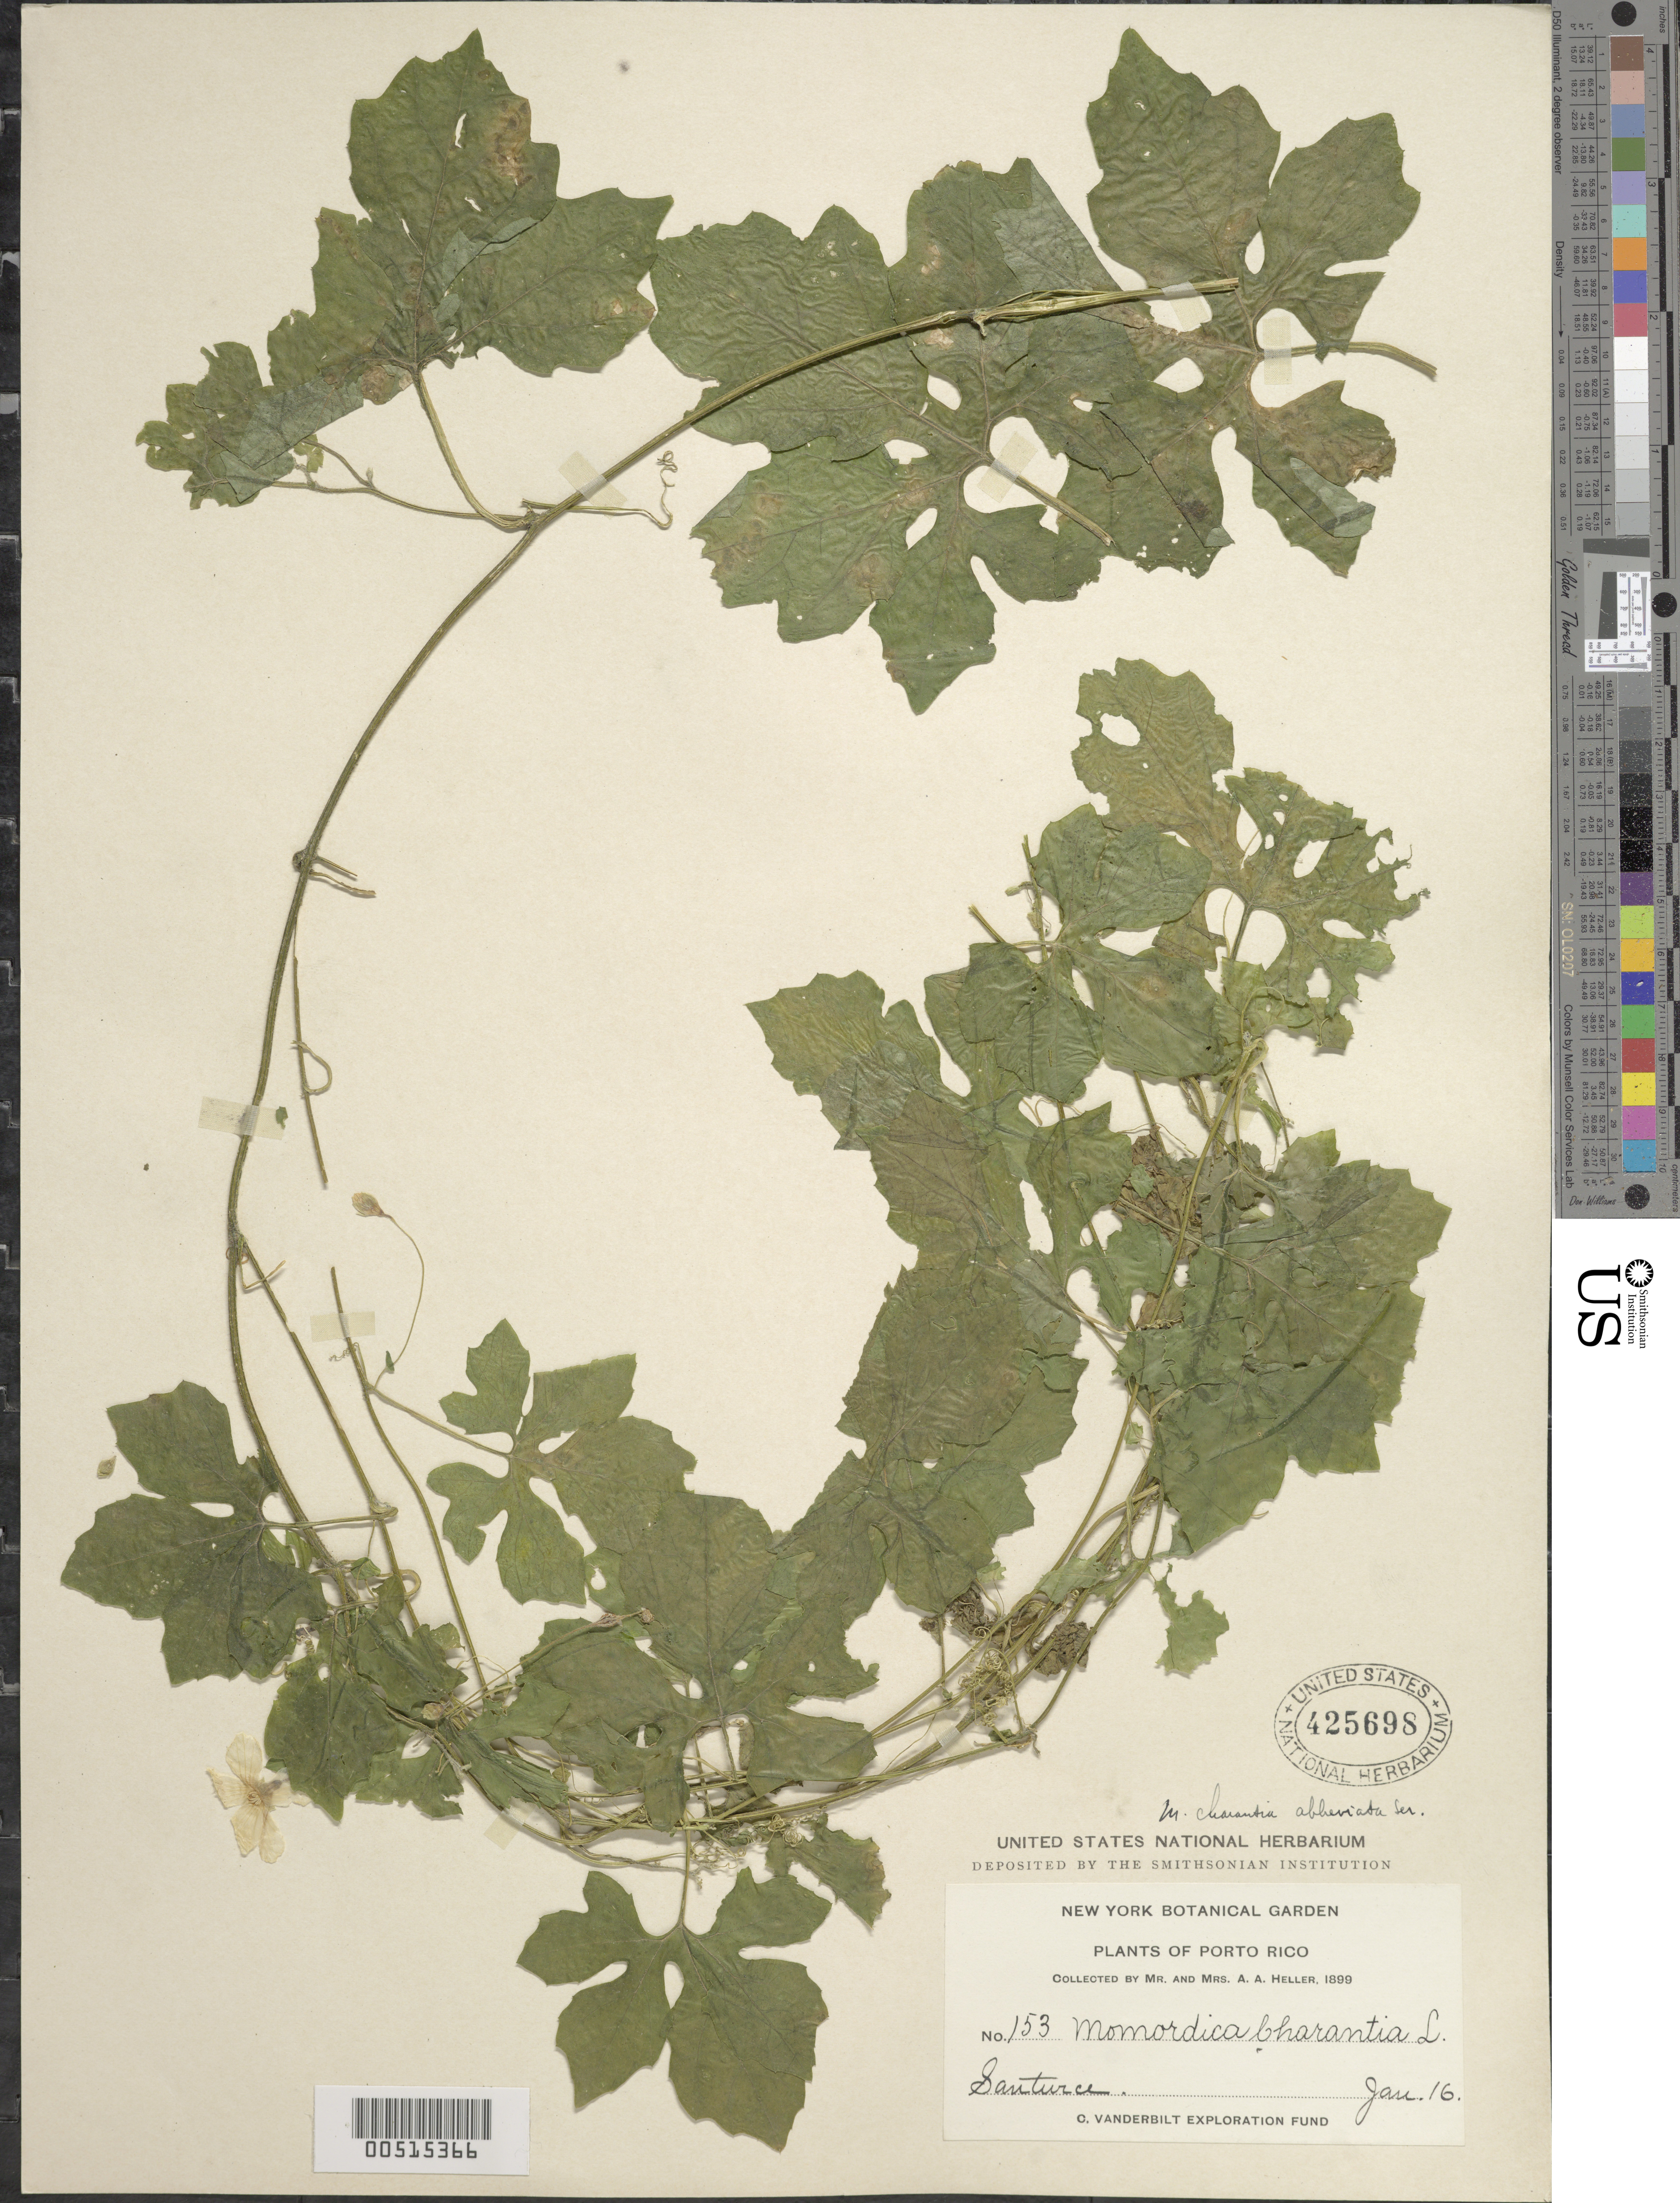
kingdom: Plantae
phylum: Tracheophyta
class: Magnoliopsida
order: Cucurbitales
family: Cucurbitaceae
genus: Momordica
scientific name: Momordica charantia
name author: L.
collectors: A. A. Heller & E. G. Heller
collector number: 153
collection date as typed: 16 Jan 1899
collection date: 1899-01-16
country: Puerto Rico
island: Greater Antilles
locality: Santurce.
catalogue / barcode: US 425698